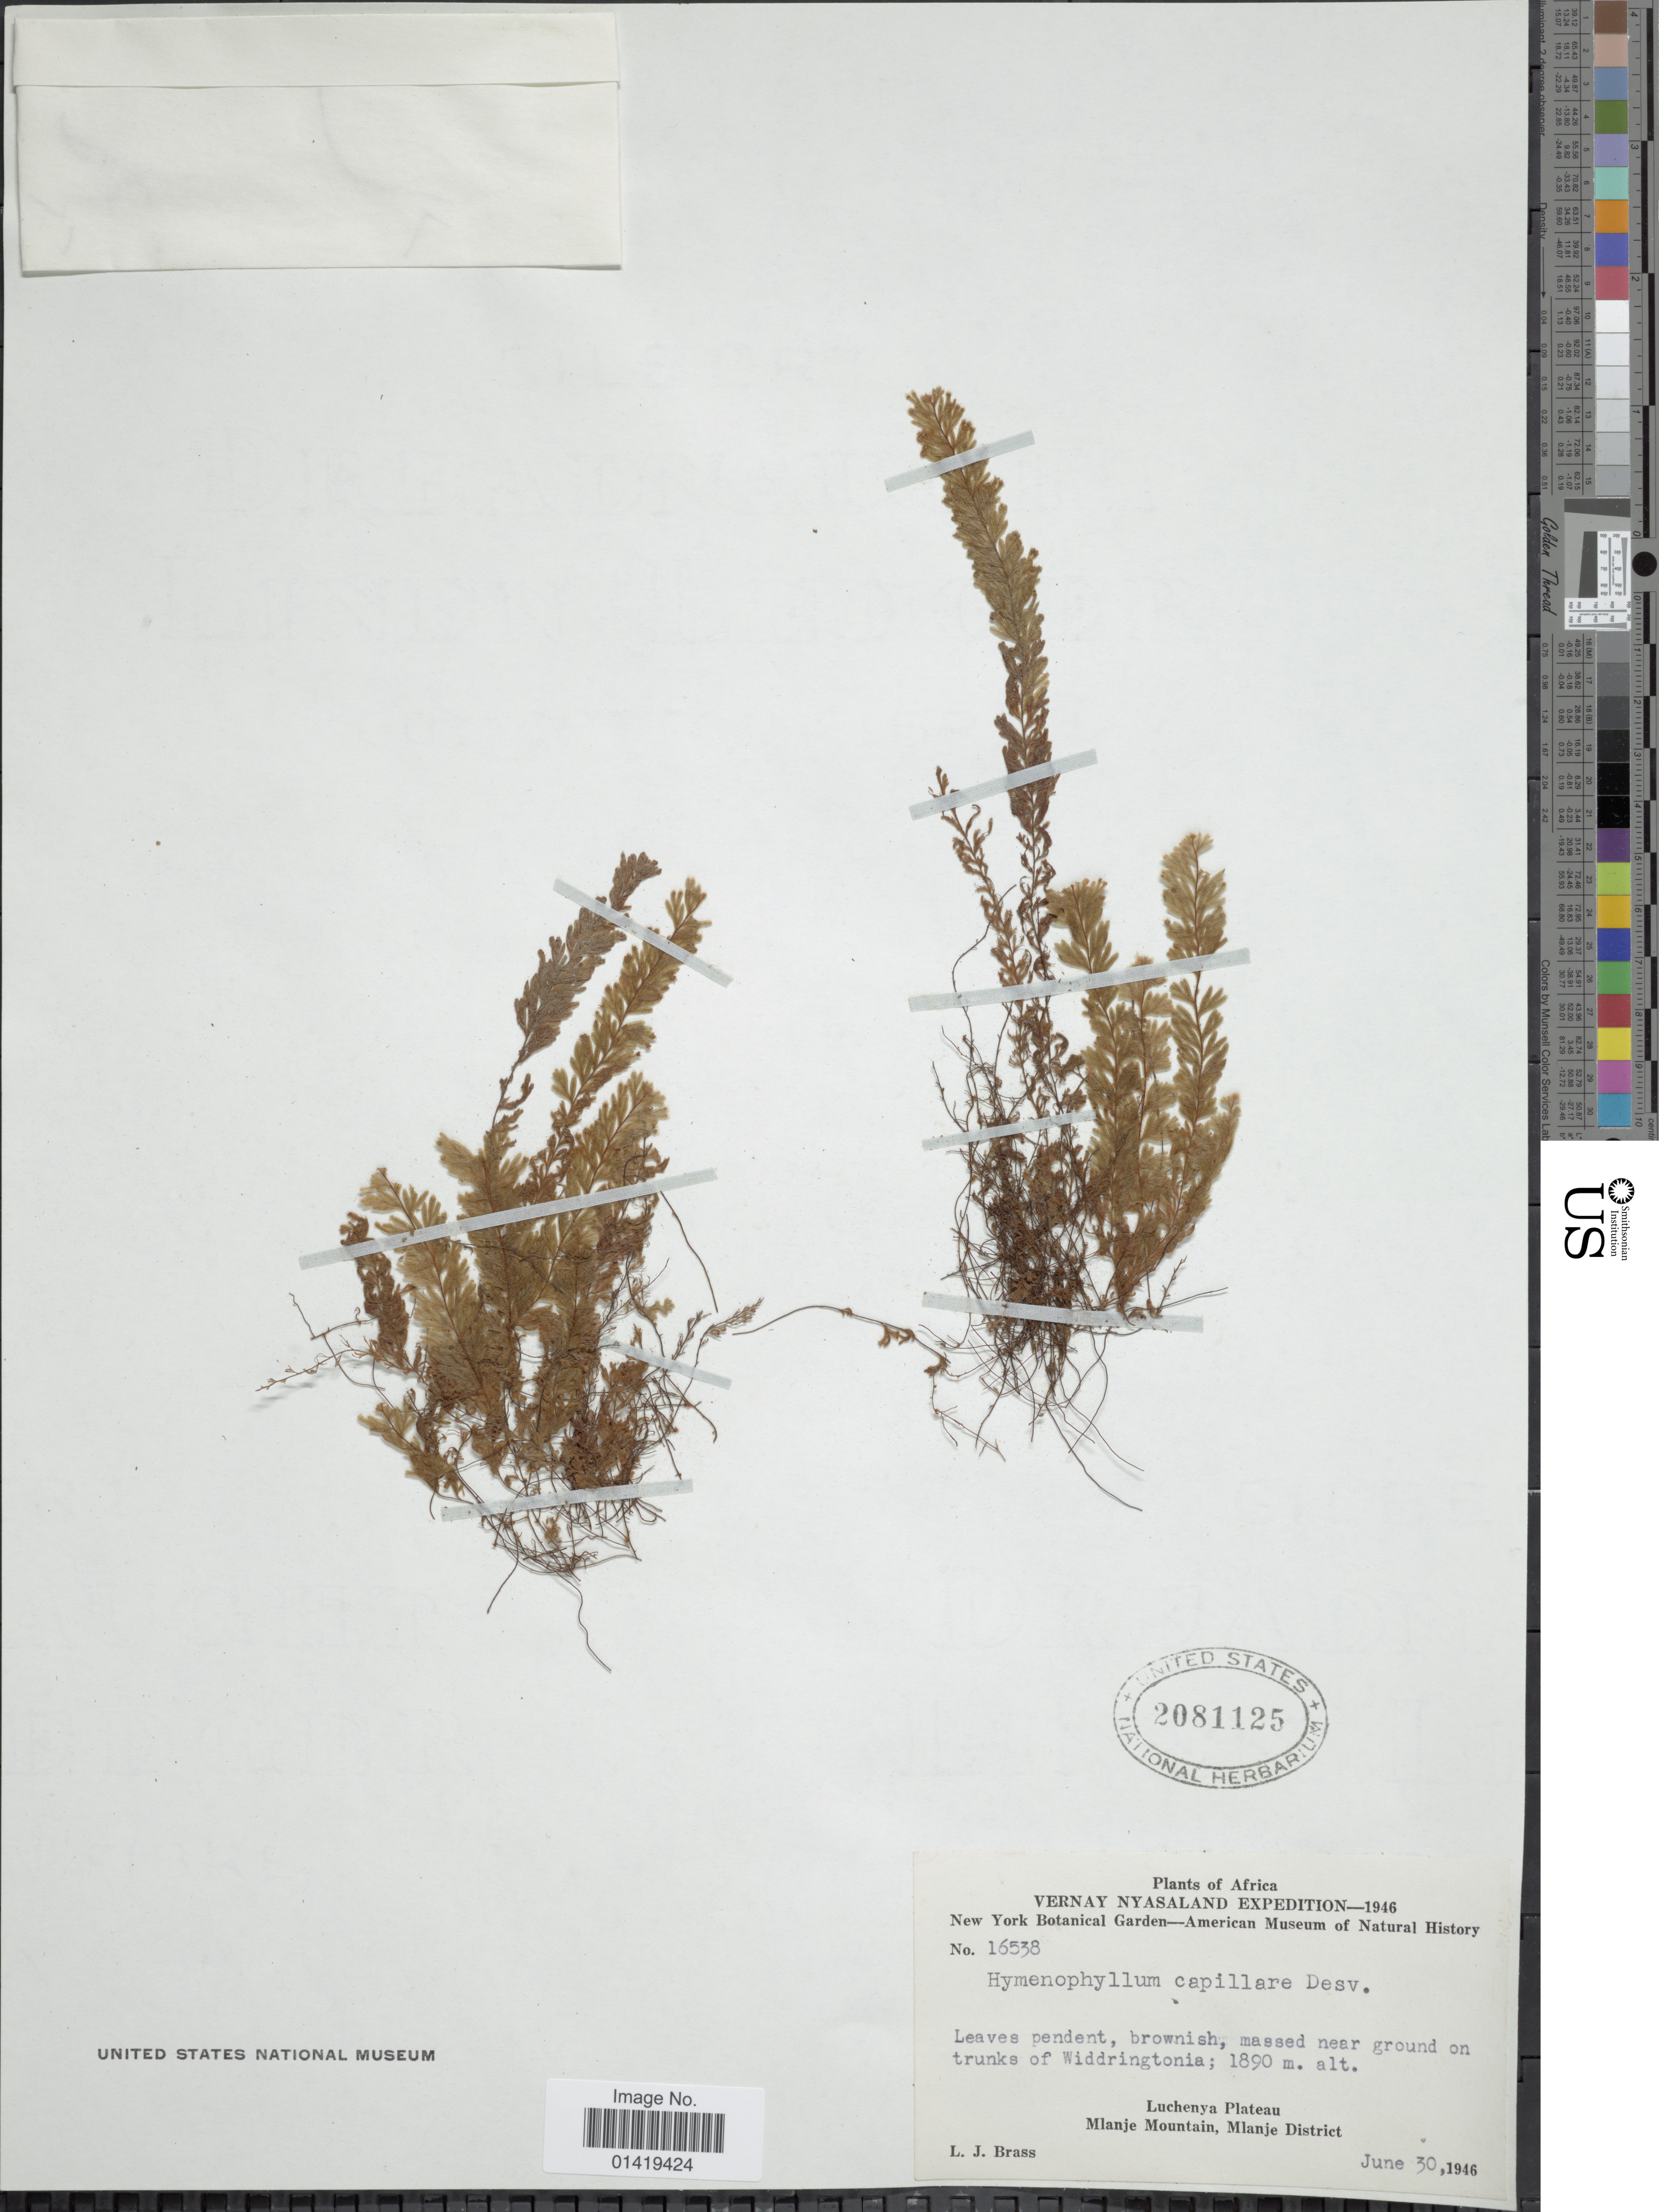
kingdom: Plantae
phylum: Tracheophyta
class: Polypodiopsida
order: Hymenophyllales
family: Hymenophyllaceae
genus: Hymenophyllum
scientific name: Hymenophyllum pendulum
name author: Sodiro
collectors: L. J. Brass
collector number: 16538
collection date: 1946-06-30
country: Malawi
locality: Africa, Luchenya plateau Mlanje mountain Mlanje district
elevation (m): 1890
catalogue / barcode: US 2081125